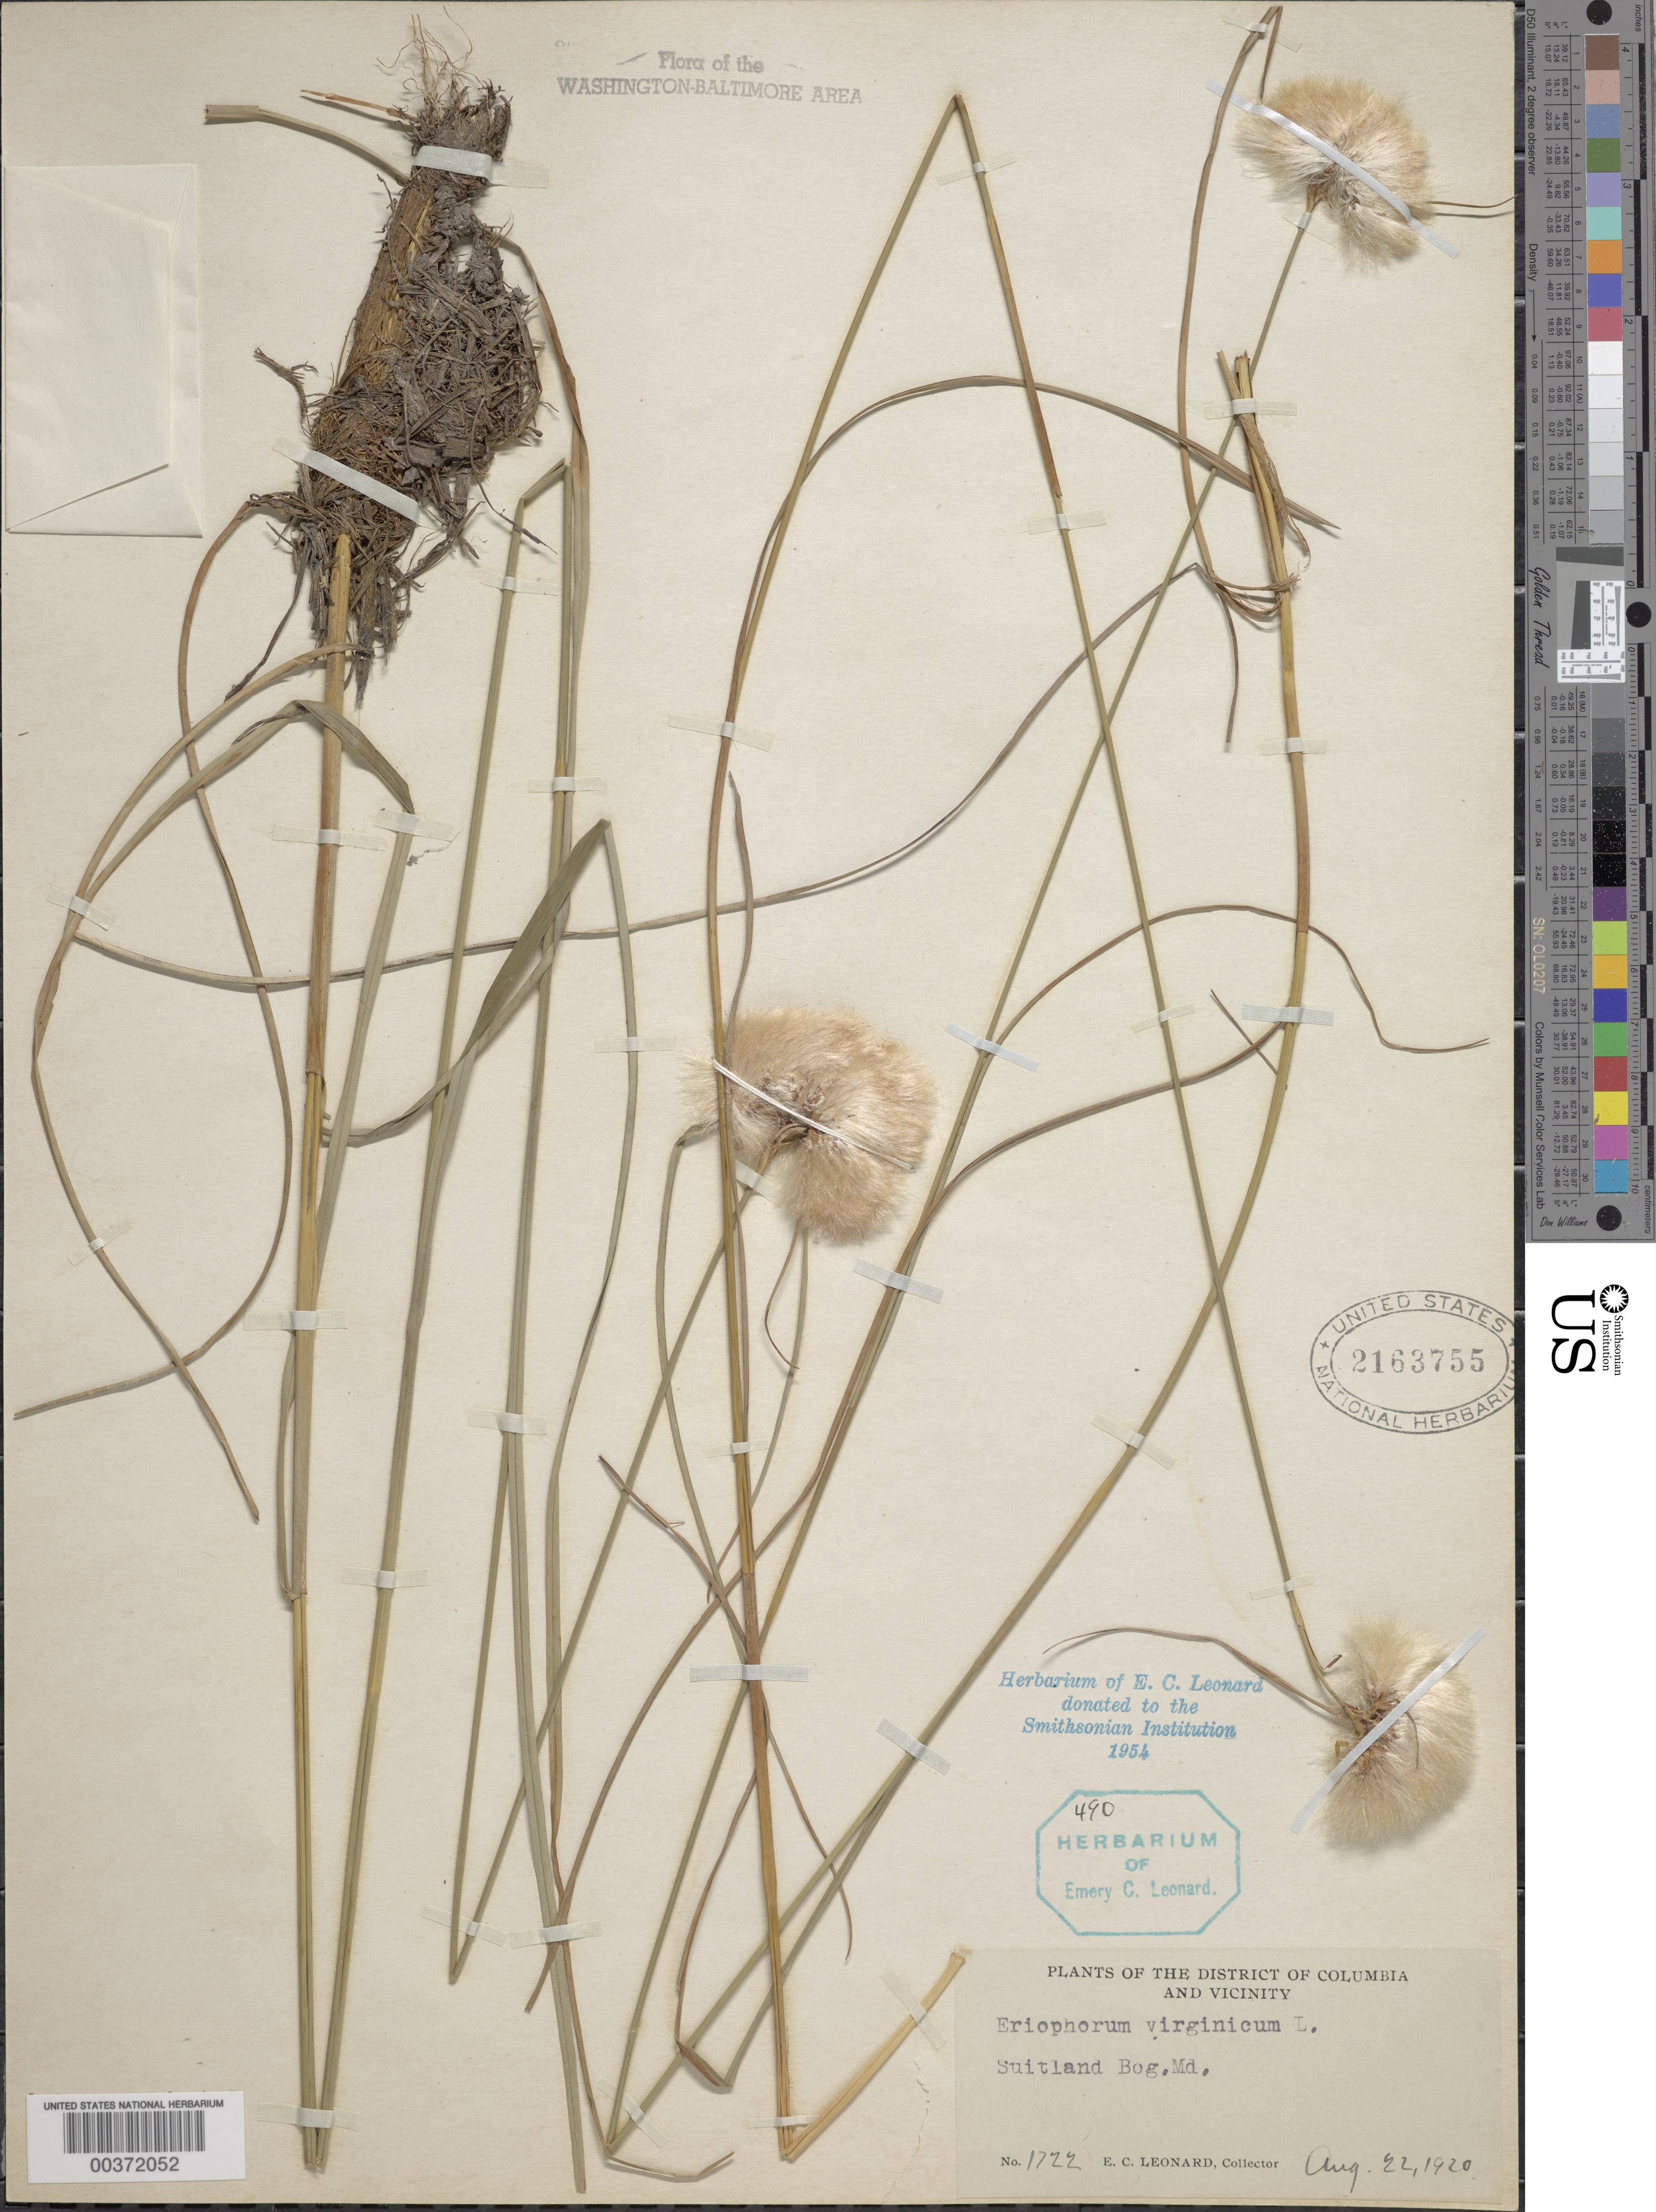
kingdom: Plantae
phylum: Tracheophyta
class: Liliopsida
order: Poales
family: Cyperaceae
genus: Eriophorum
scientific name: Eriophorum virginicum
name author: L.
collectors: E. C. Leonard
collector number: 1722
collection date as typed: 22 Aug 1920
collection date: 1920-08-22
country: United States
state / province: Maryland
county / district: Prince George's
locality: Suitland Bog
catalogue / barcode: US 2163755